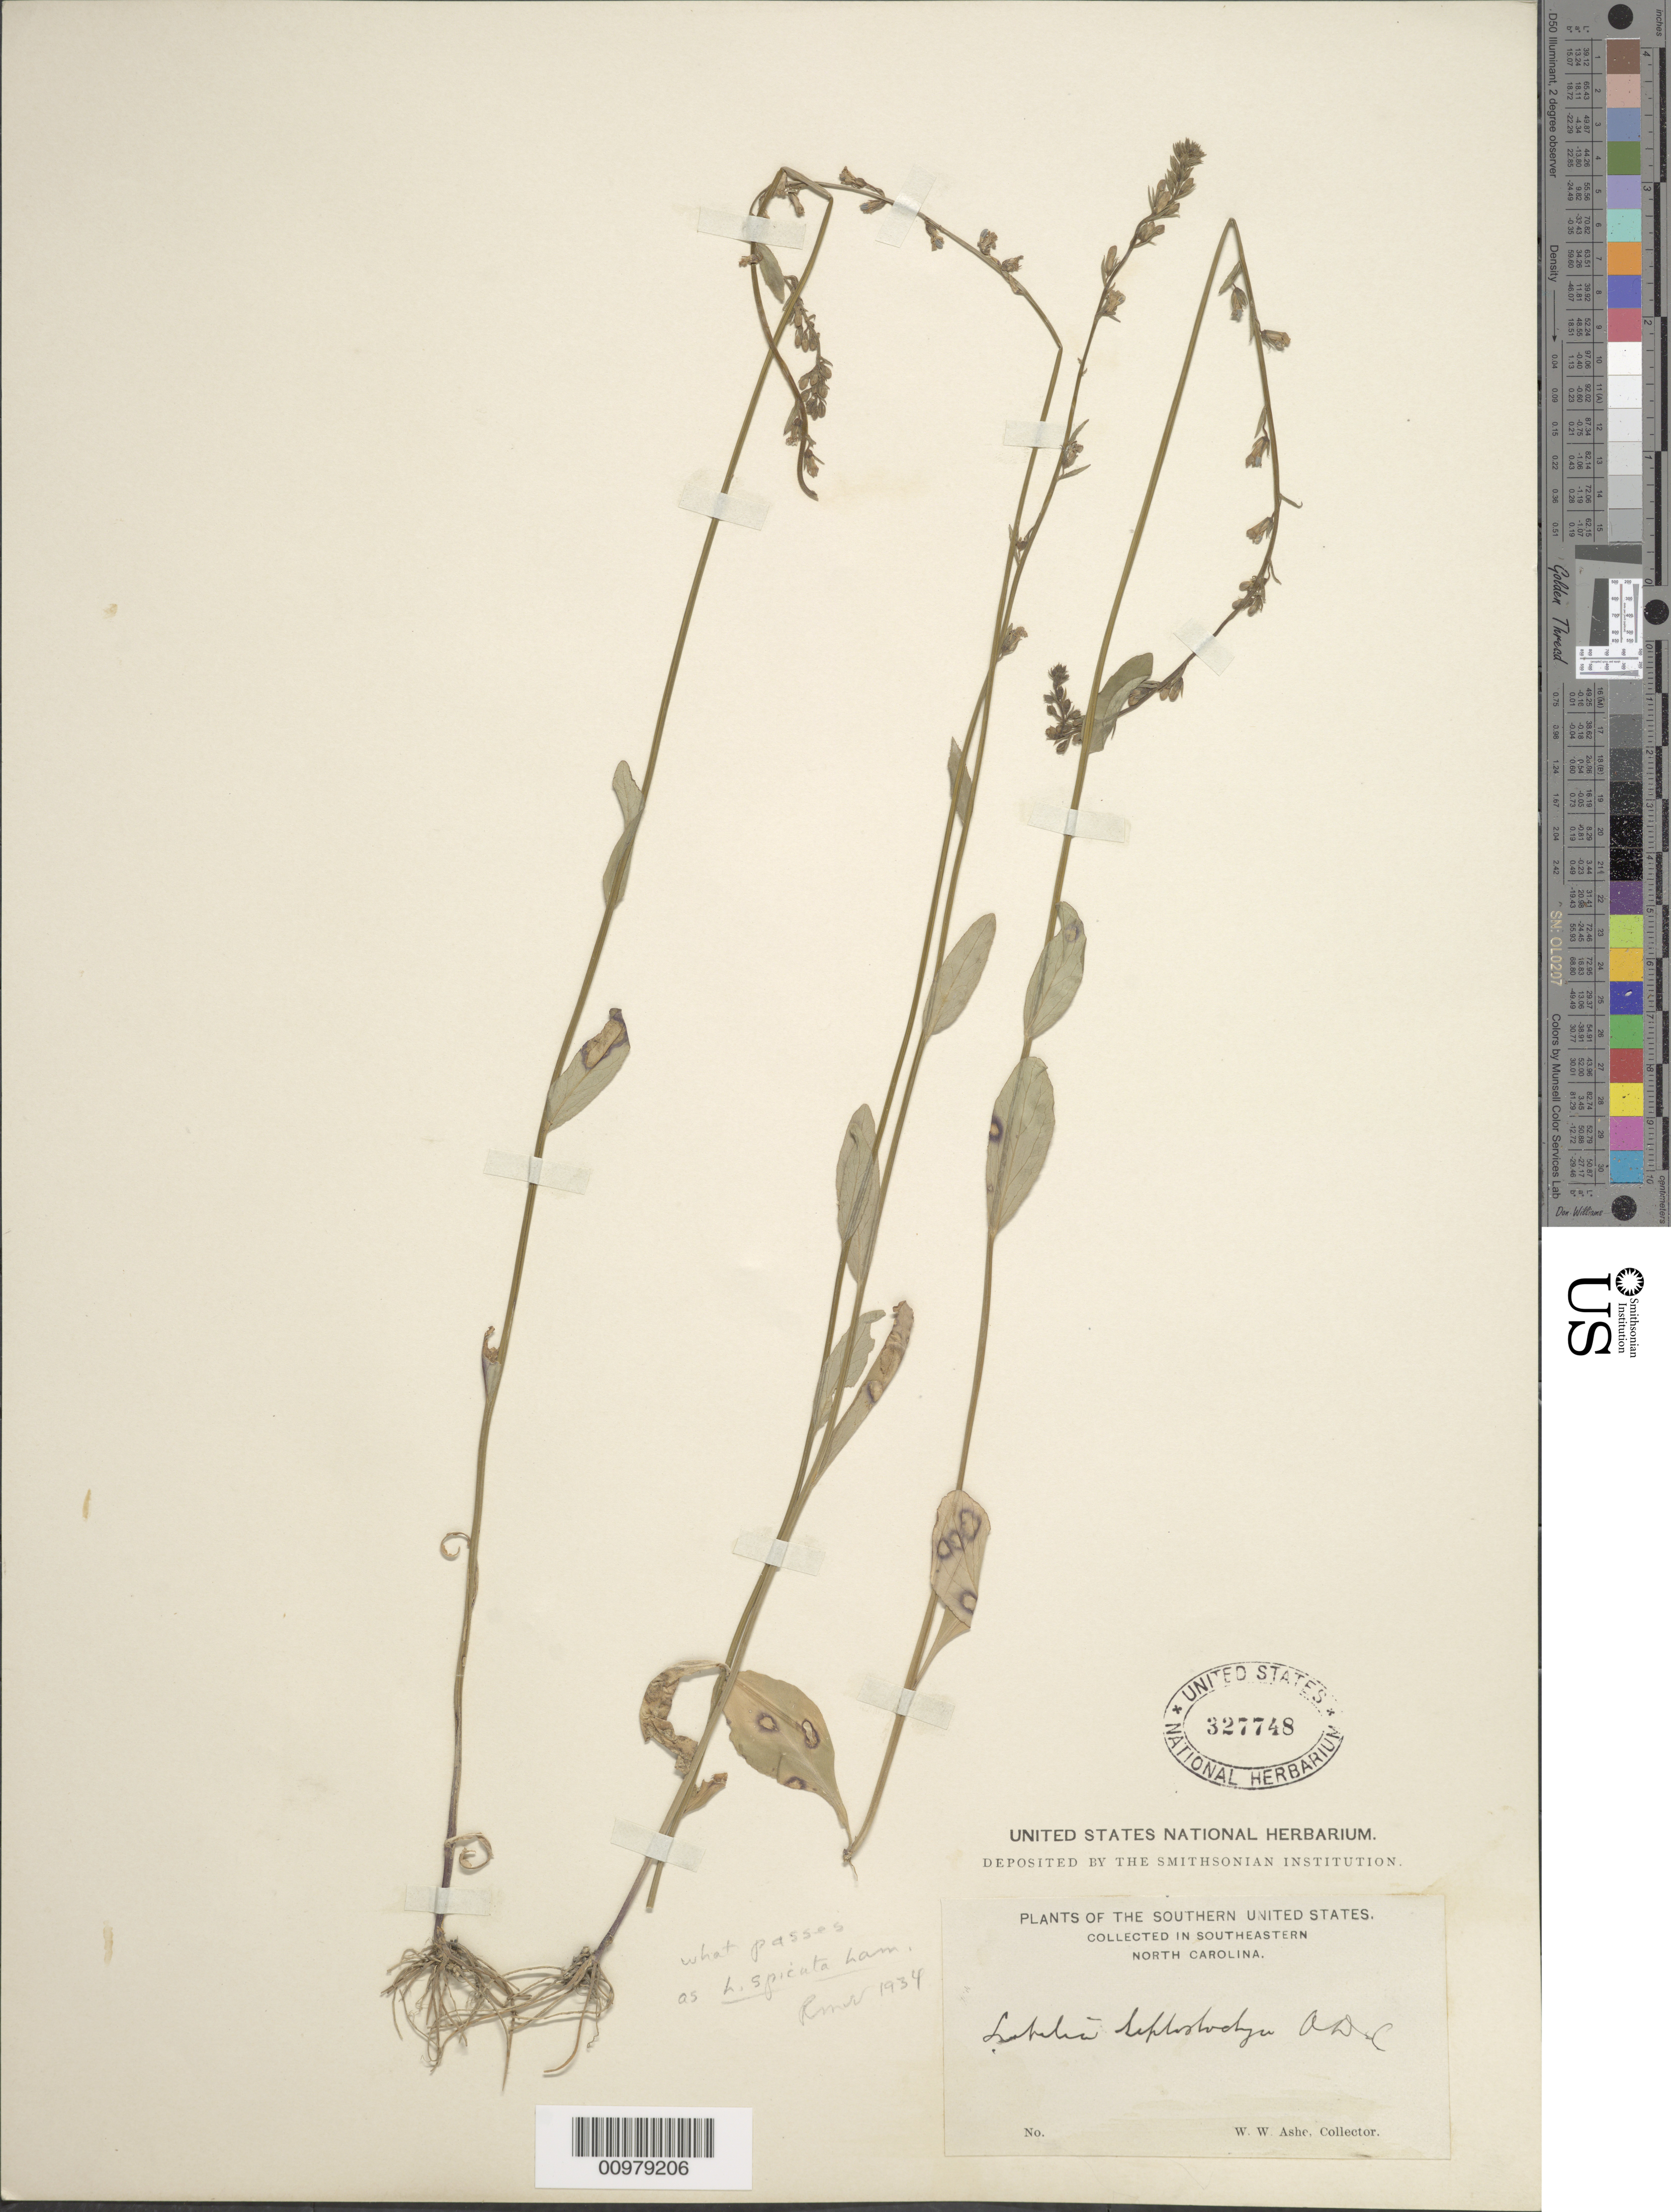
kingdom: Plantae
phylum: Tracheophyta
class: Magnoliopsida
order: Asterales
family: Campanulaceae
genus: Lobelia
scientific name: Lobelia spicata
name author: Lam.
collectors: W. W. Ashe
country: United States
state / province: North Carolina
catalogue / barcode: US 327748